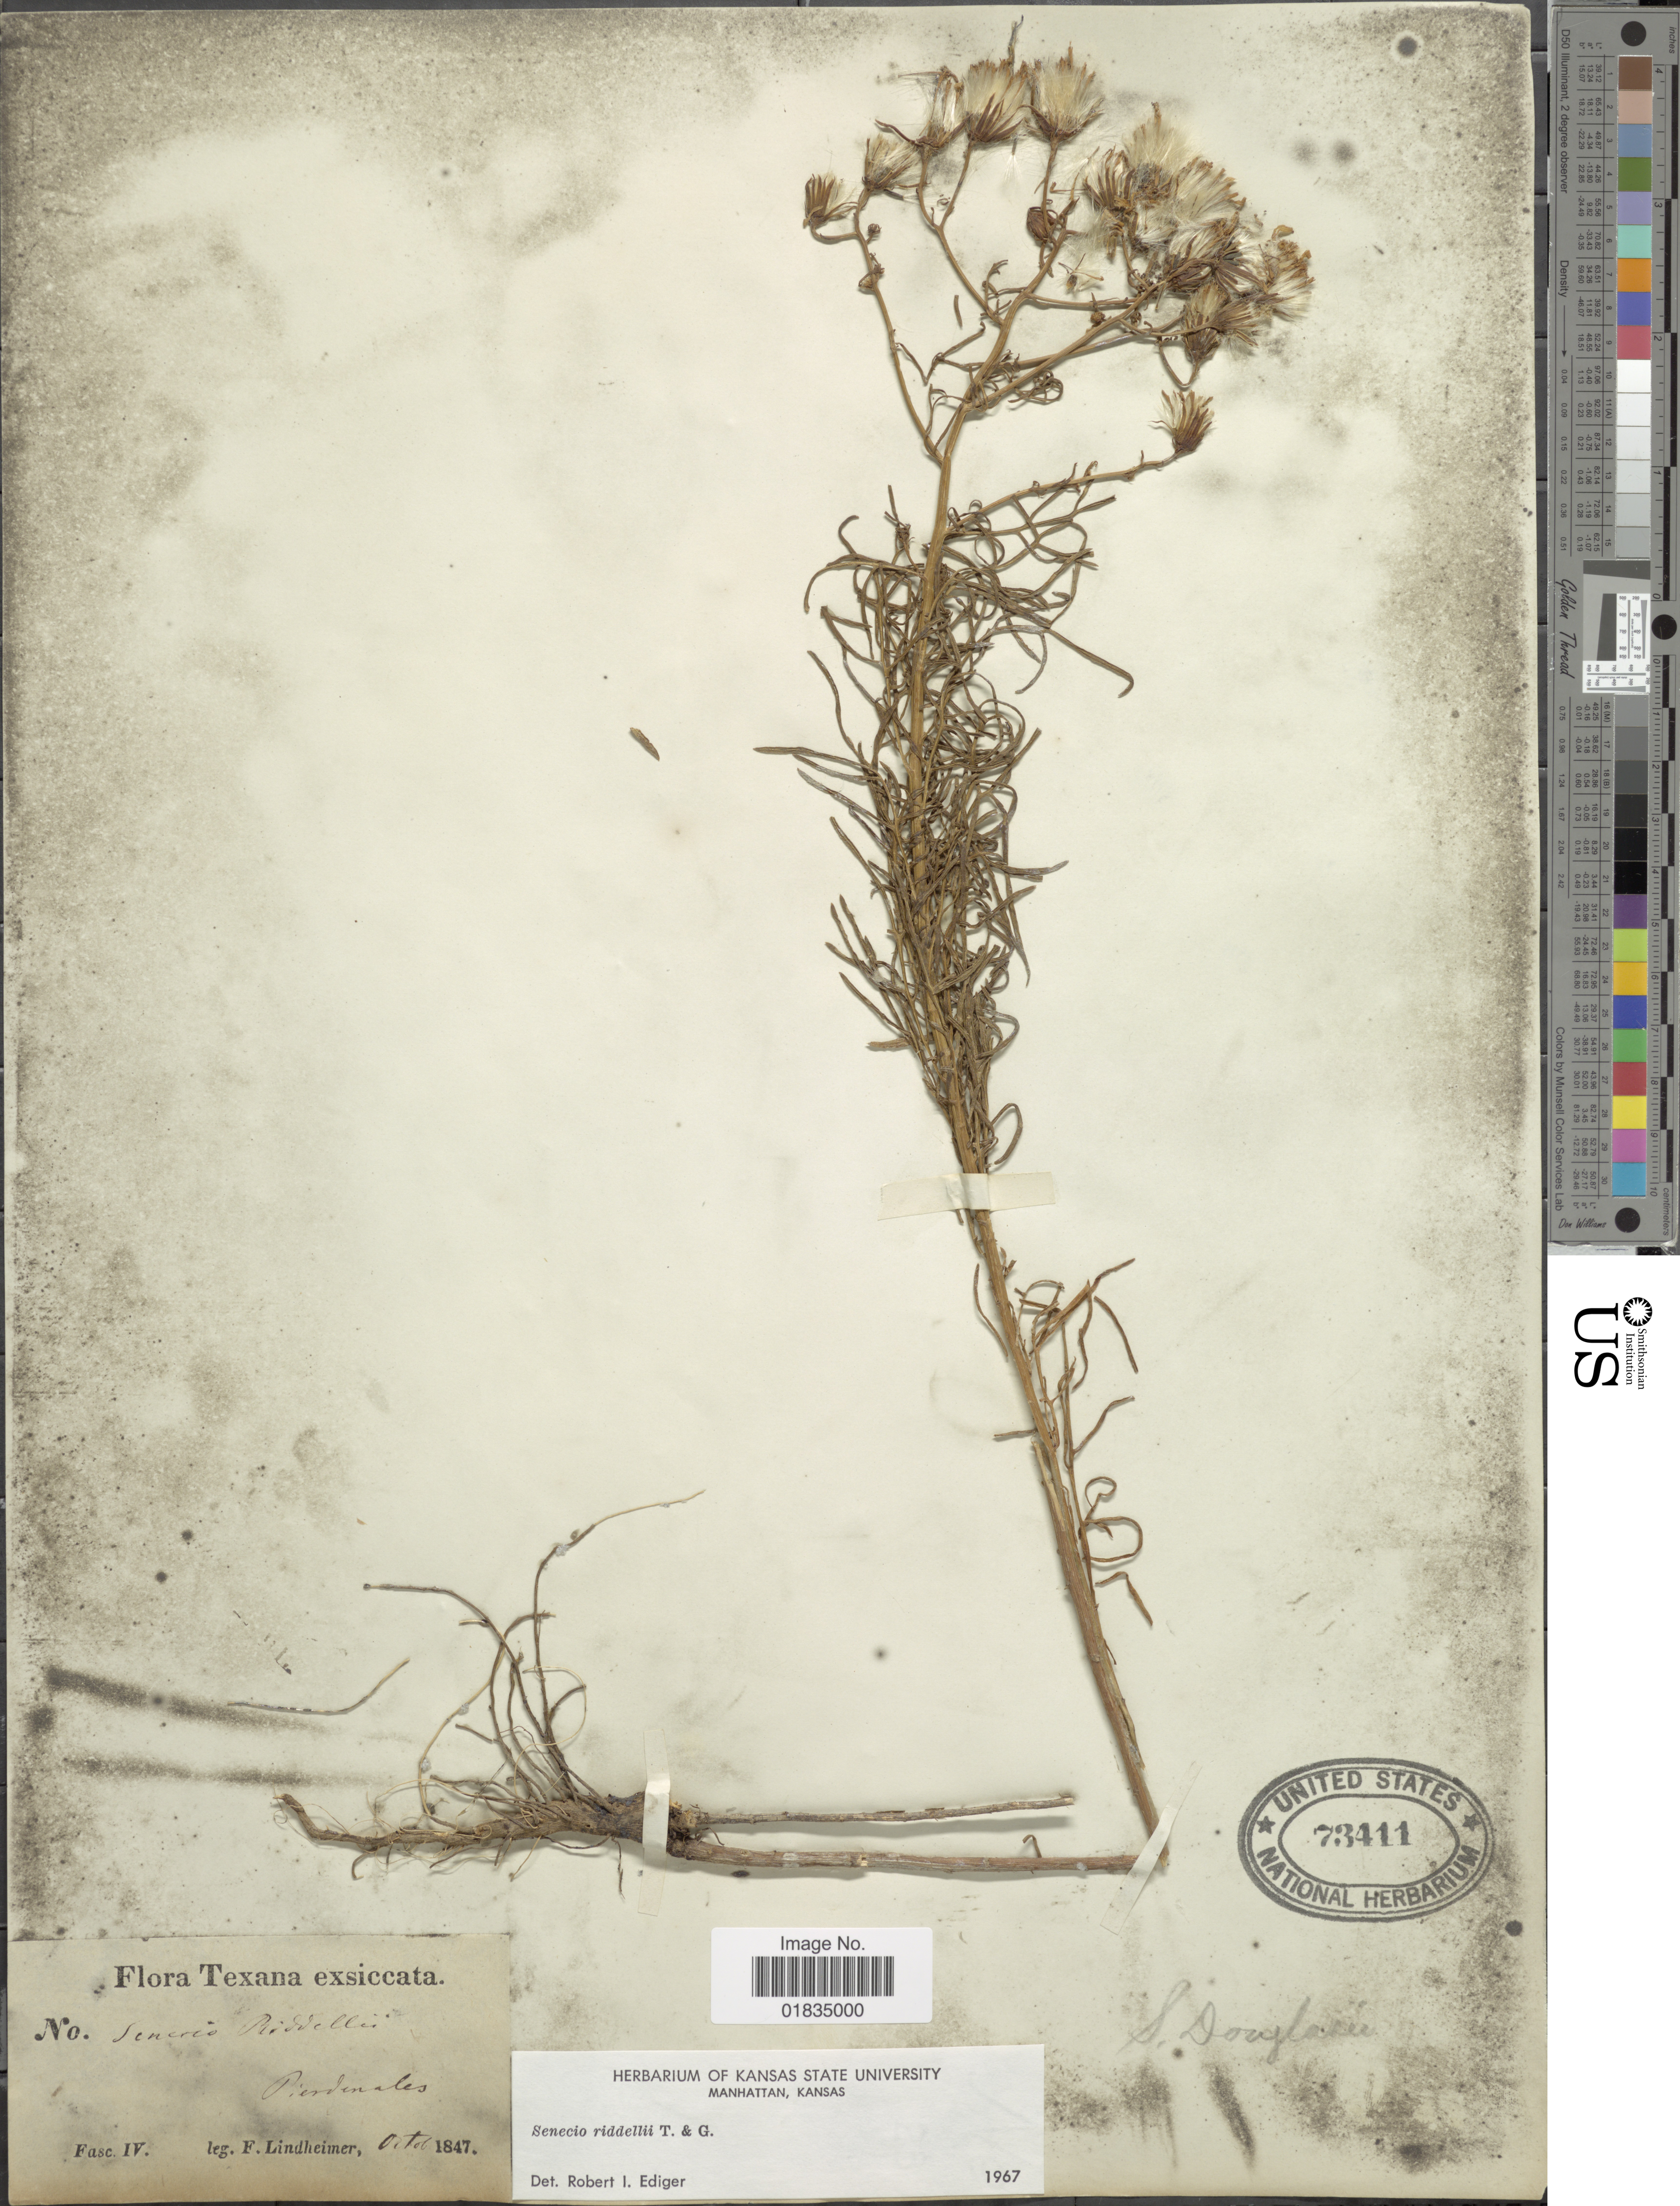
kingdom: Plantae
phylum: Tracheophyta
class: Magnoliopsida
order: Asterales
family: Asteraceae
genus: Senecio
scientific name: Senecio riddellii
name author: Torr. & A. Gray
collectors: F. J. Lindheimer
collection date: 1847-10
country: United States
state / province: Texas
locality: Pedernales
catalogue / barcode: US 73411